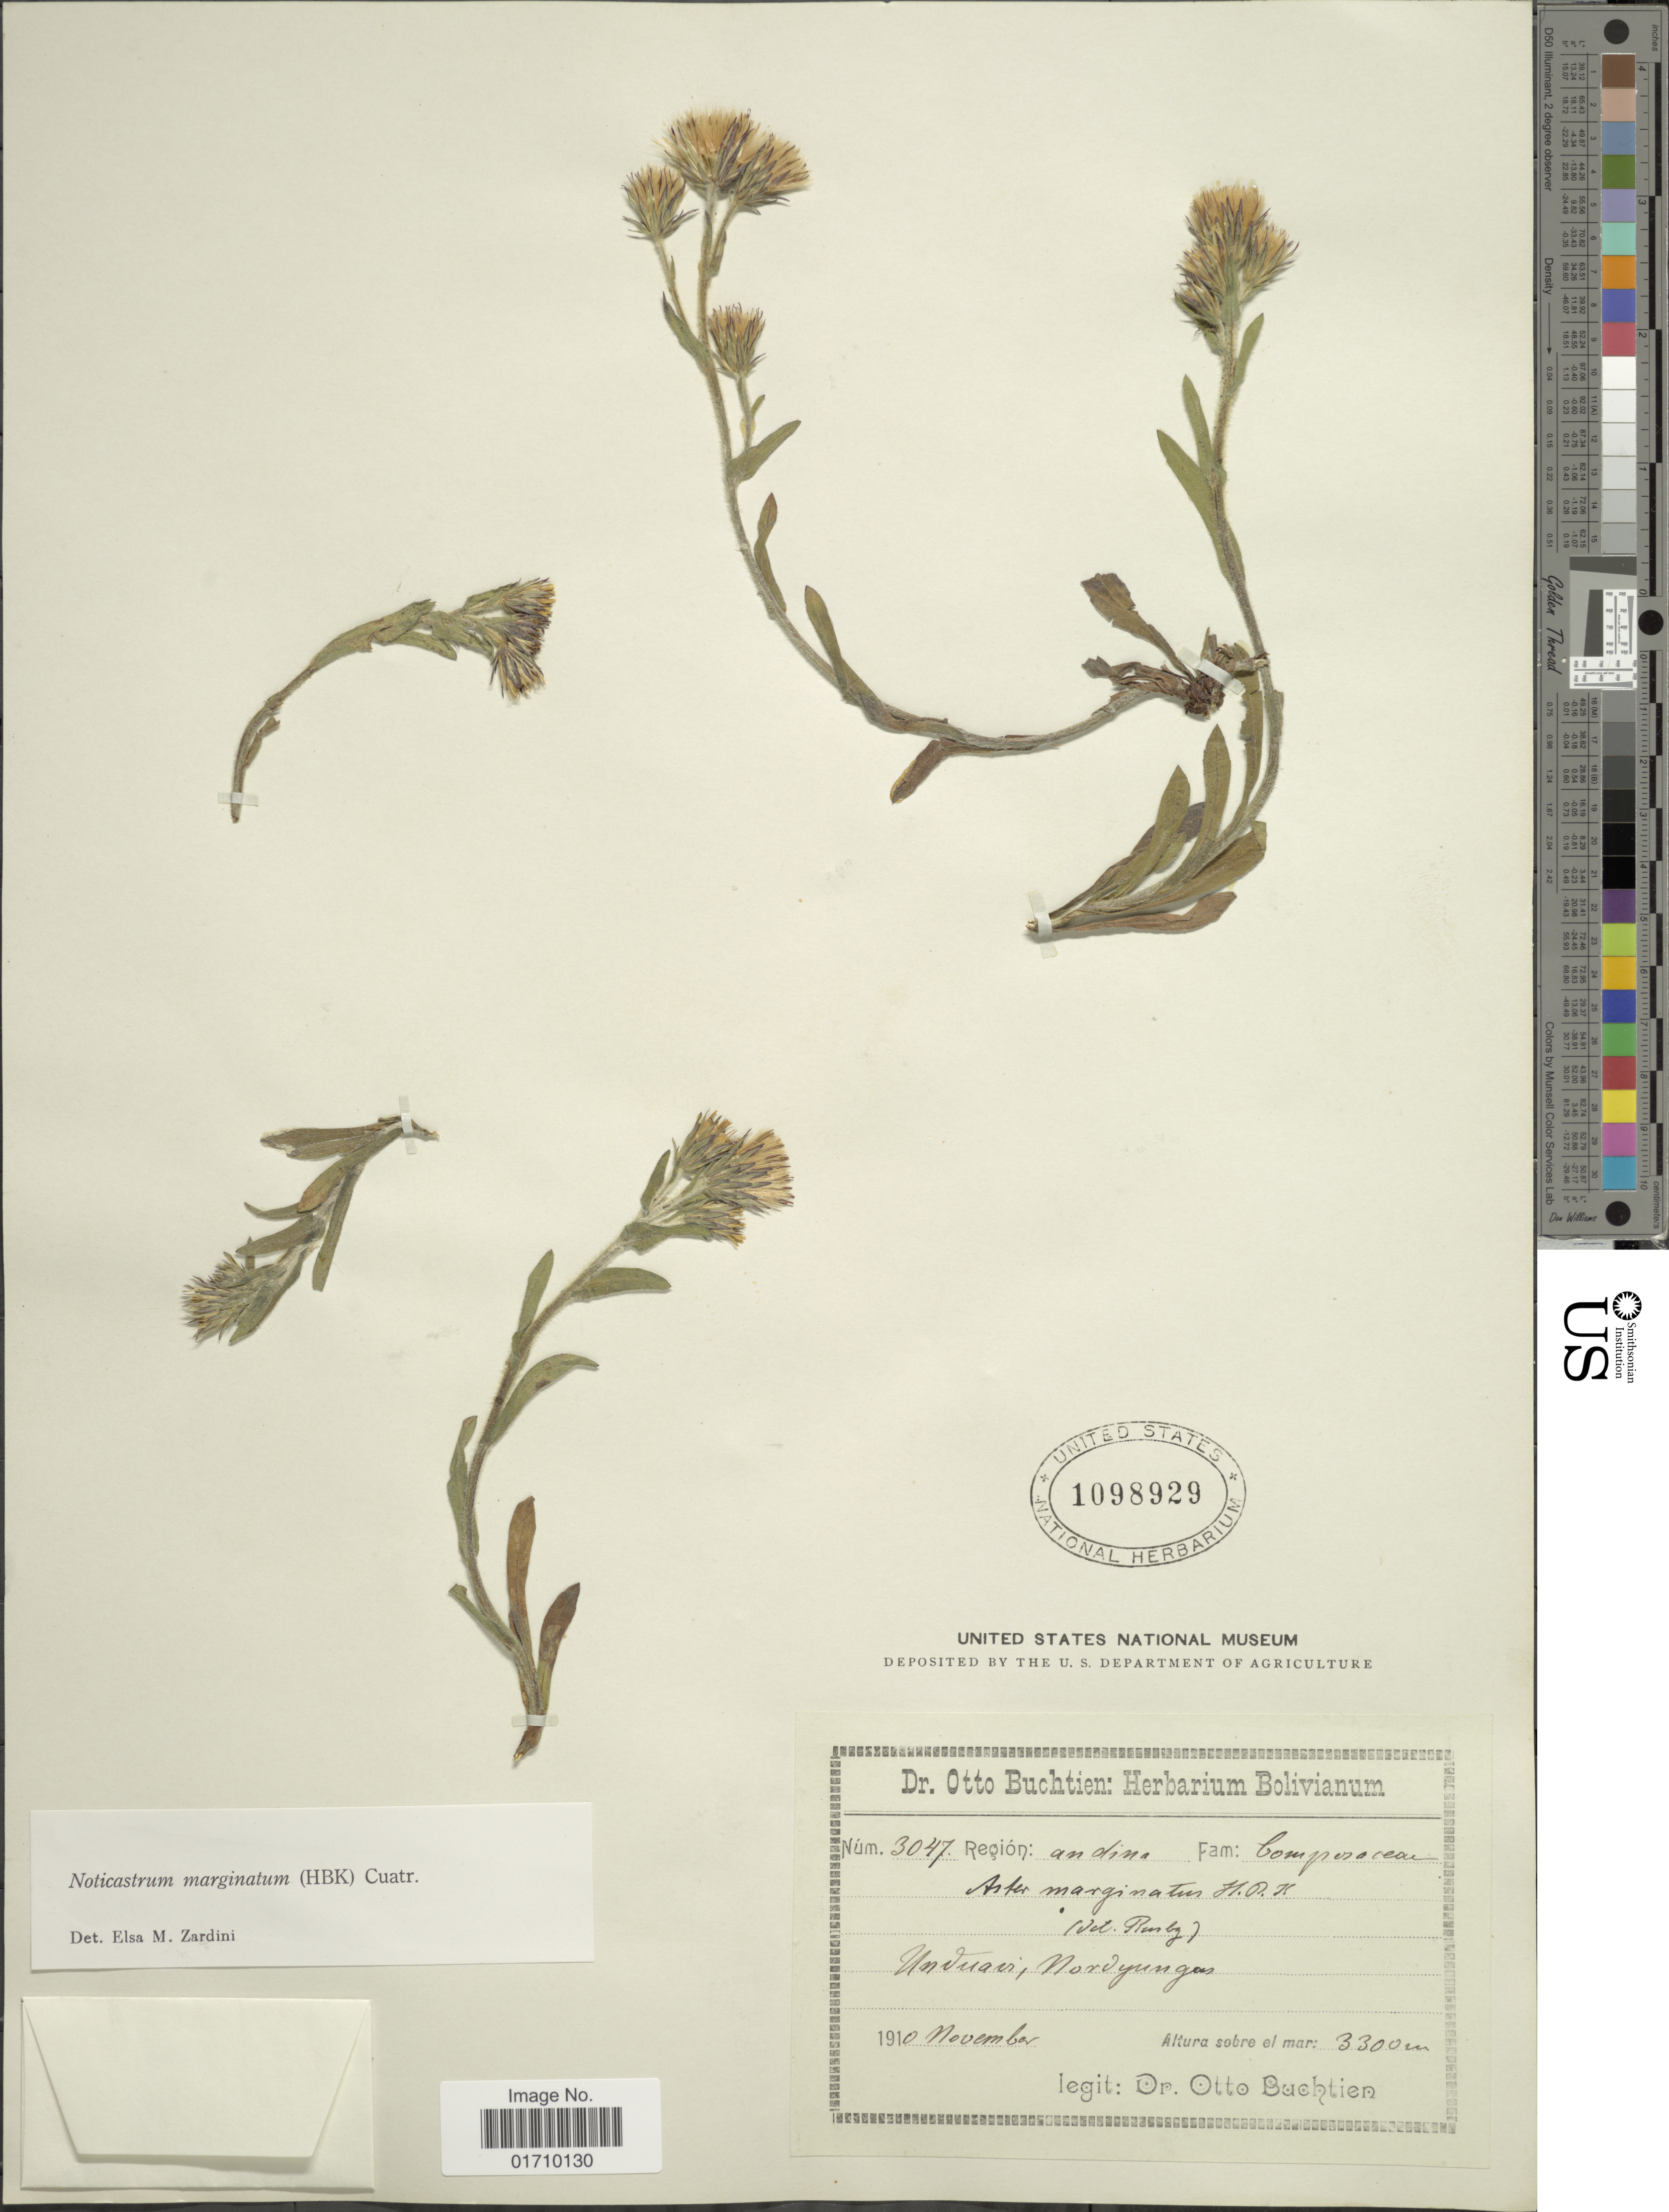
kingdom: Plantae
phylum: Tracheophyta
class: Magnoliopsida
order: Asterales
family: Asteraceae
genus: Noticastrum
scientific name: Noticastrum marginatum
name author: (Kunth) Cuatrec.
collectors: O. Buchtien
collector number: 3047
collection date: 1910-11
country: Bolivia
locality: Unduan, Nordyungas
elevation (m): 3300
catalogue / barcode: US 1098929